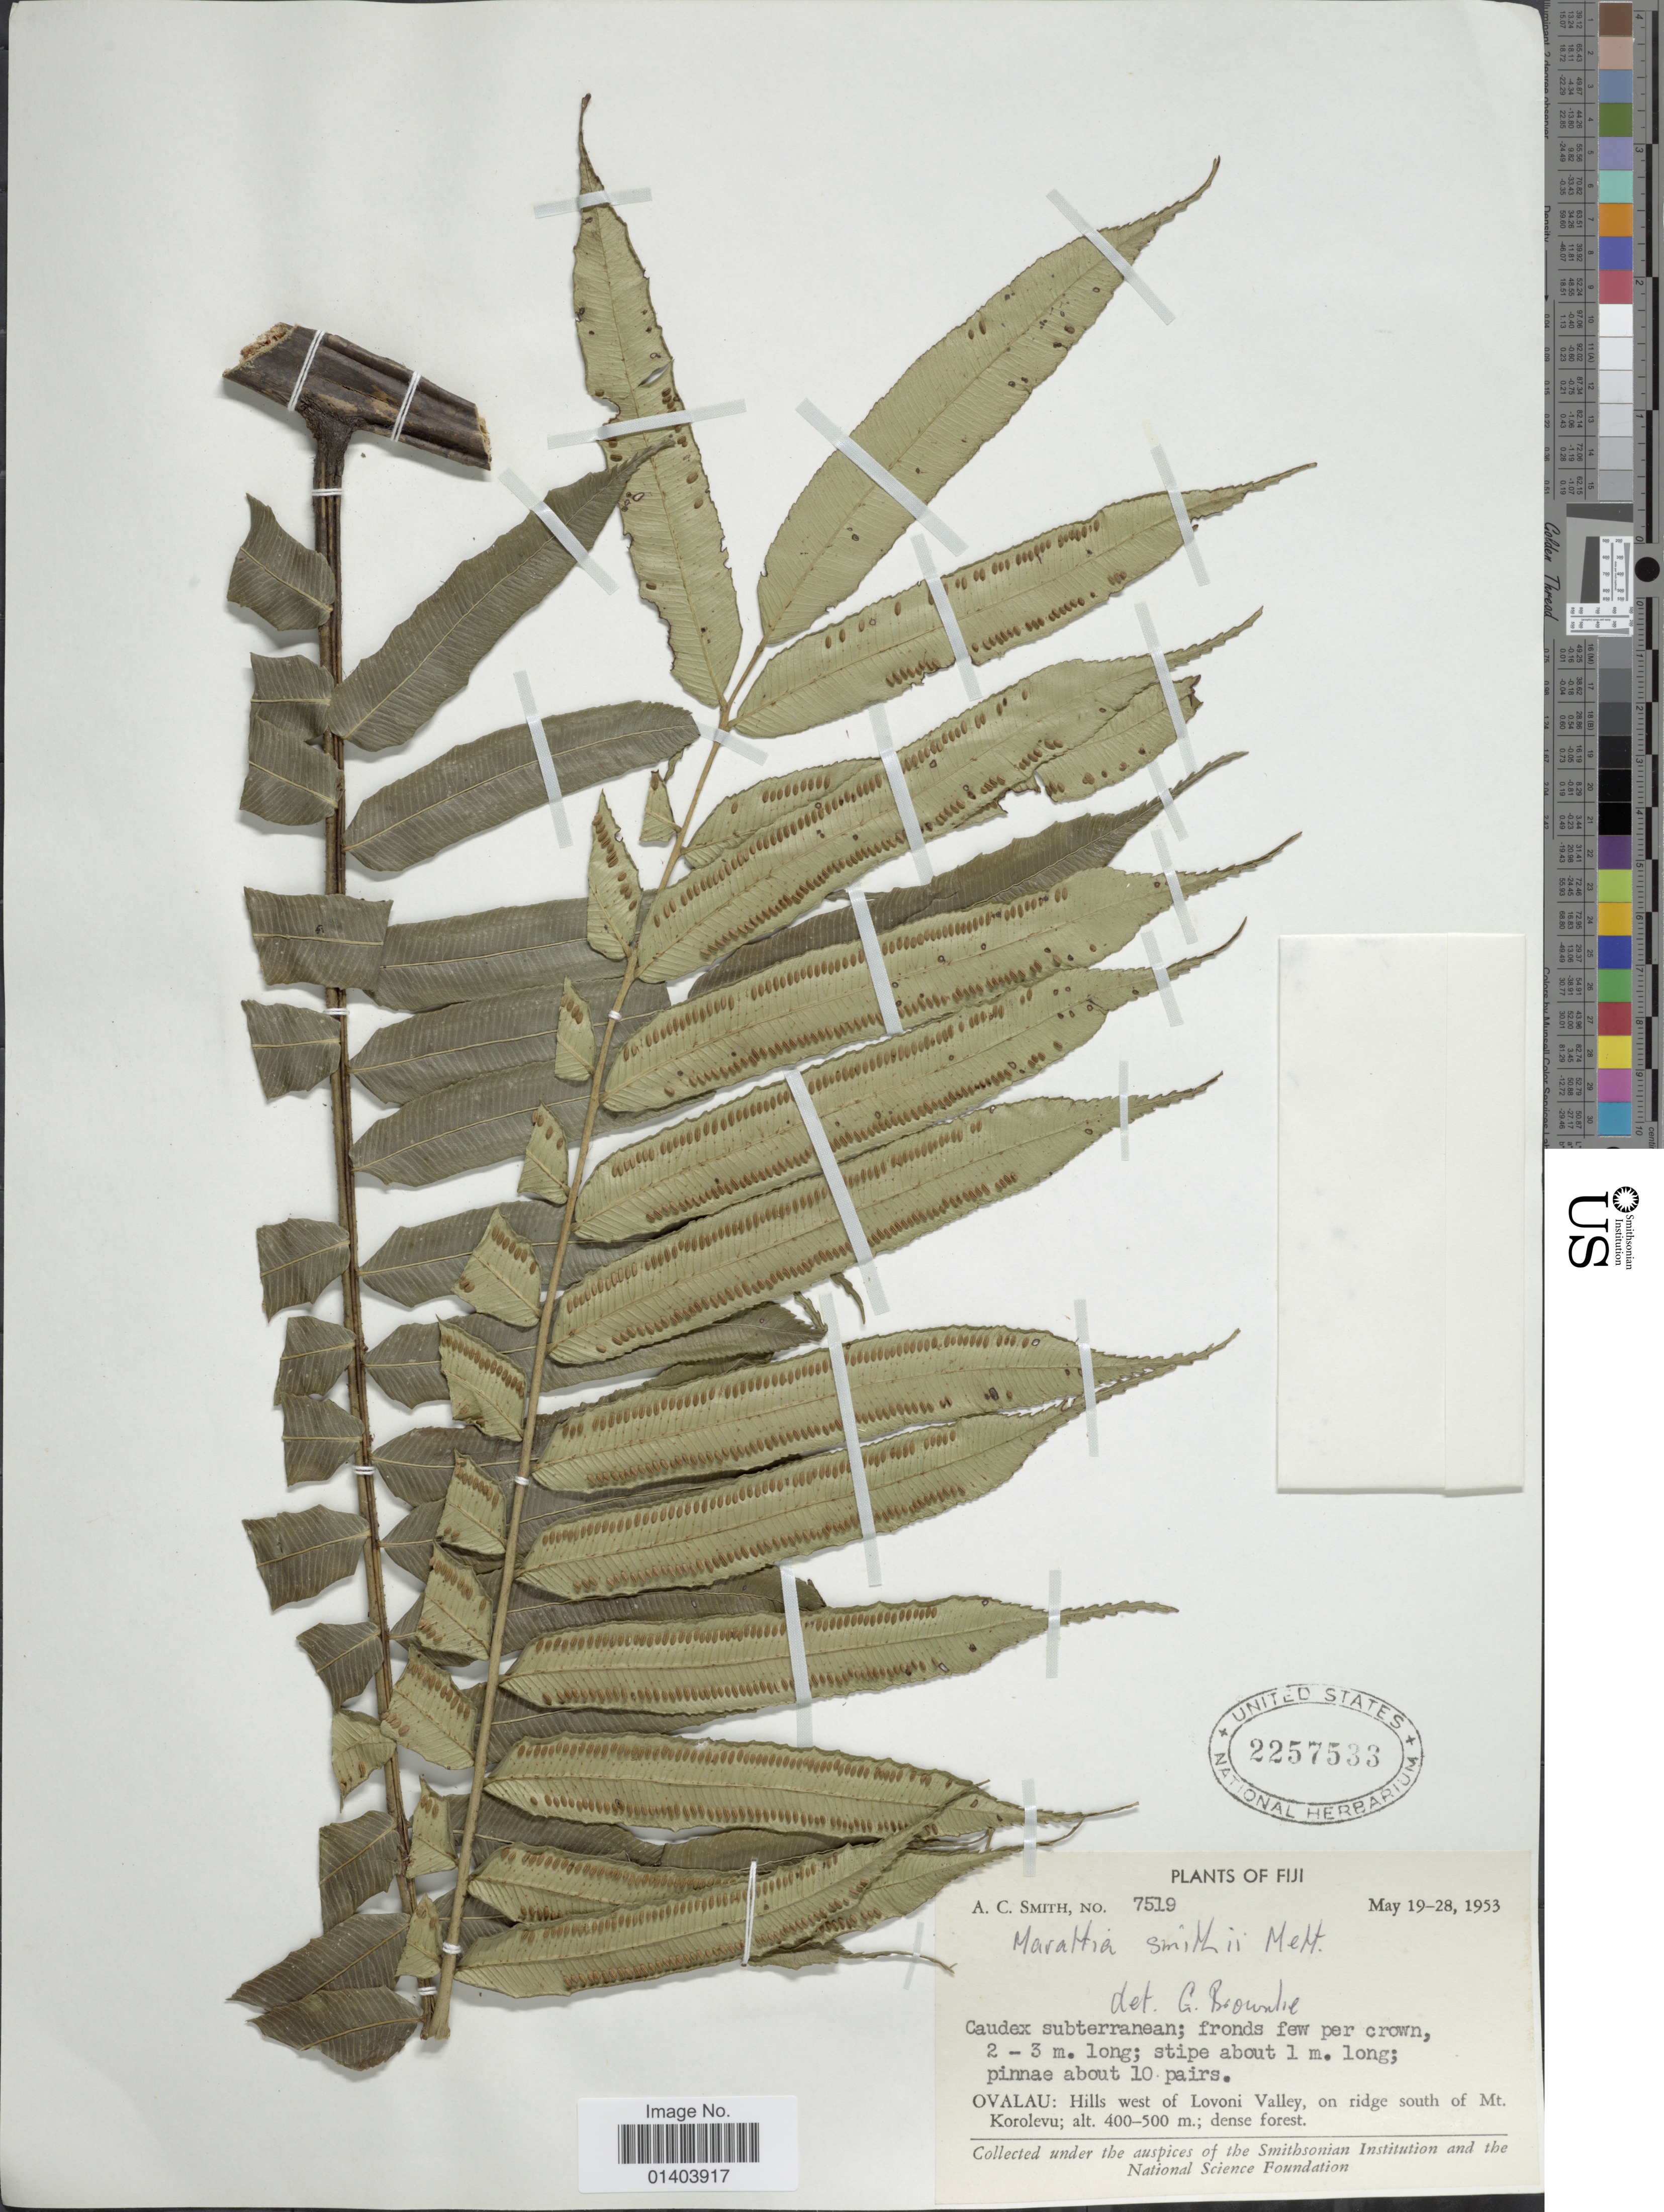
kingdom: Plantae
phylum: Tracheophyta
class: Polypodiopsida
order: Marattiales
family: Marattiaceae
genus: Ptisana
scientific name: Ptisana smithii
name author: (Mett. ex Kuhn) Murdock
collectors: A. C. Smith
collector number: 7519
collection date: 1953-05-19/1953-05-28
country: Fiji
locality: Ovalau: Hills of Lovoni Valley, on ridge south of Mt Korolevu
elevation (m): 400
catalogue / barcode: US 2257533